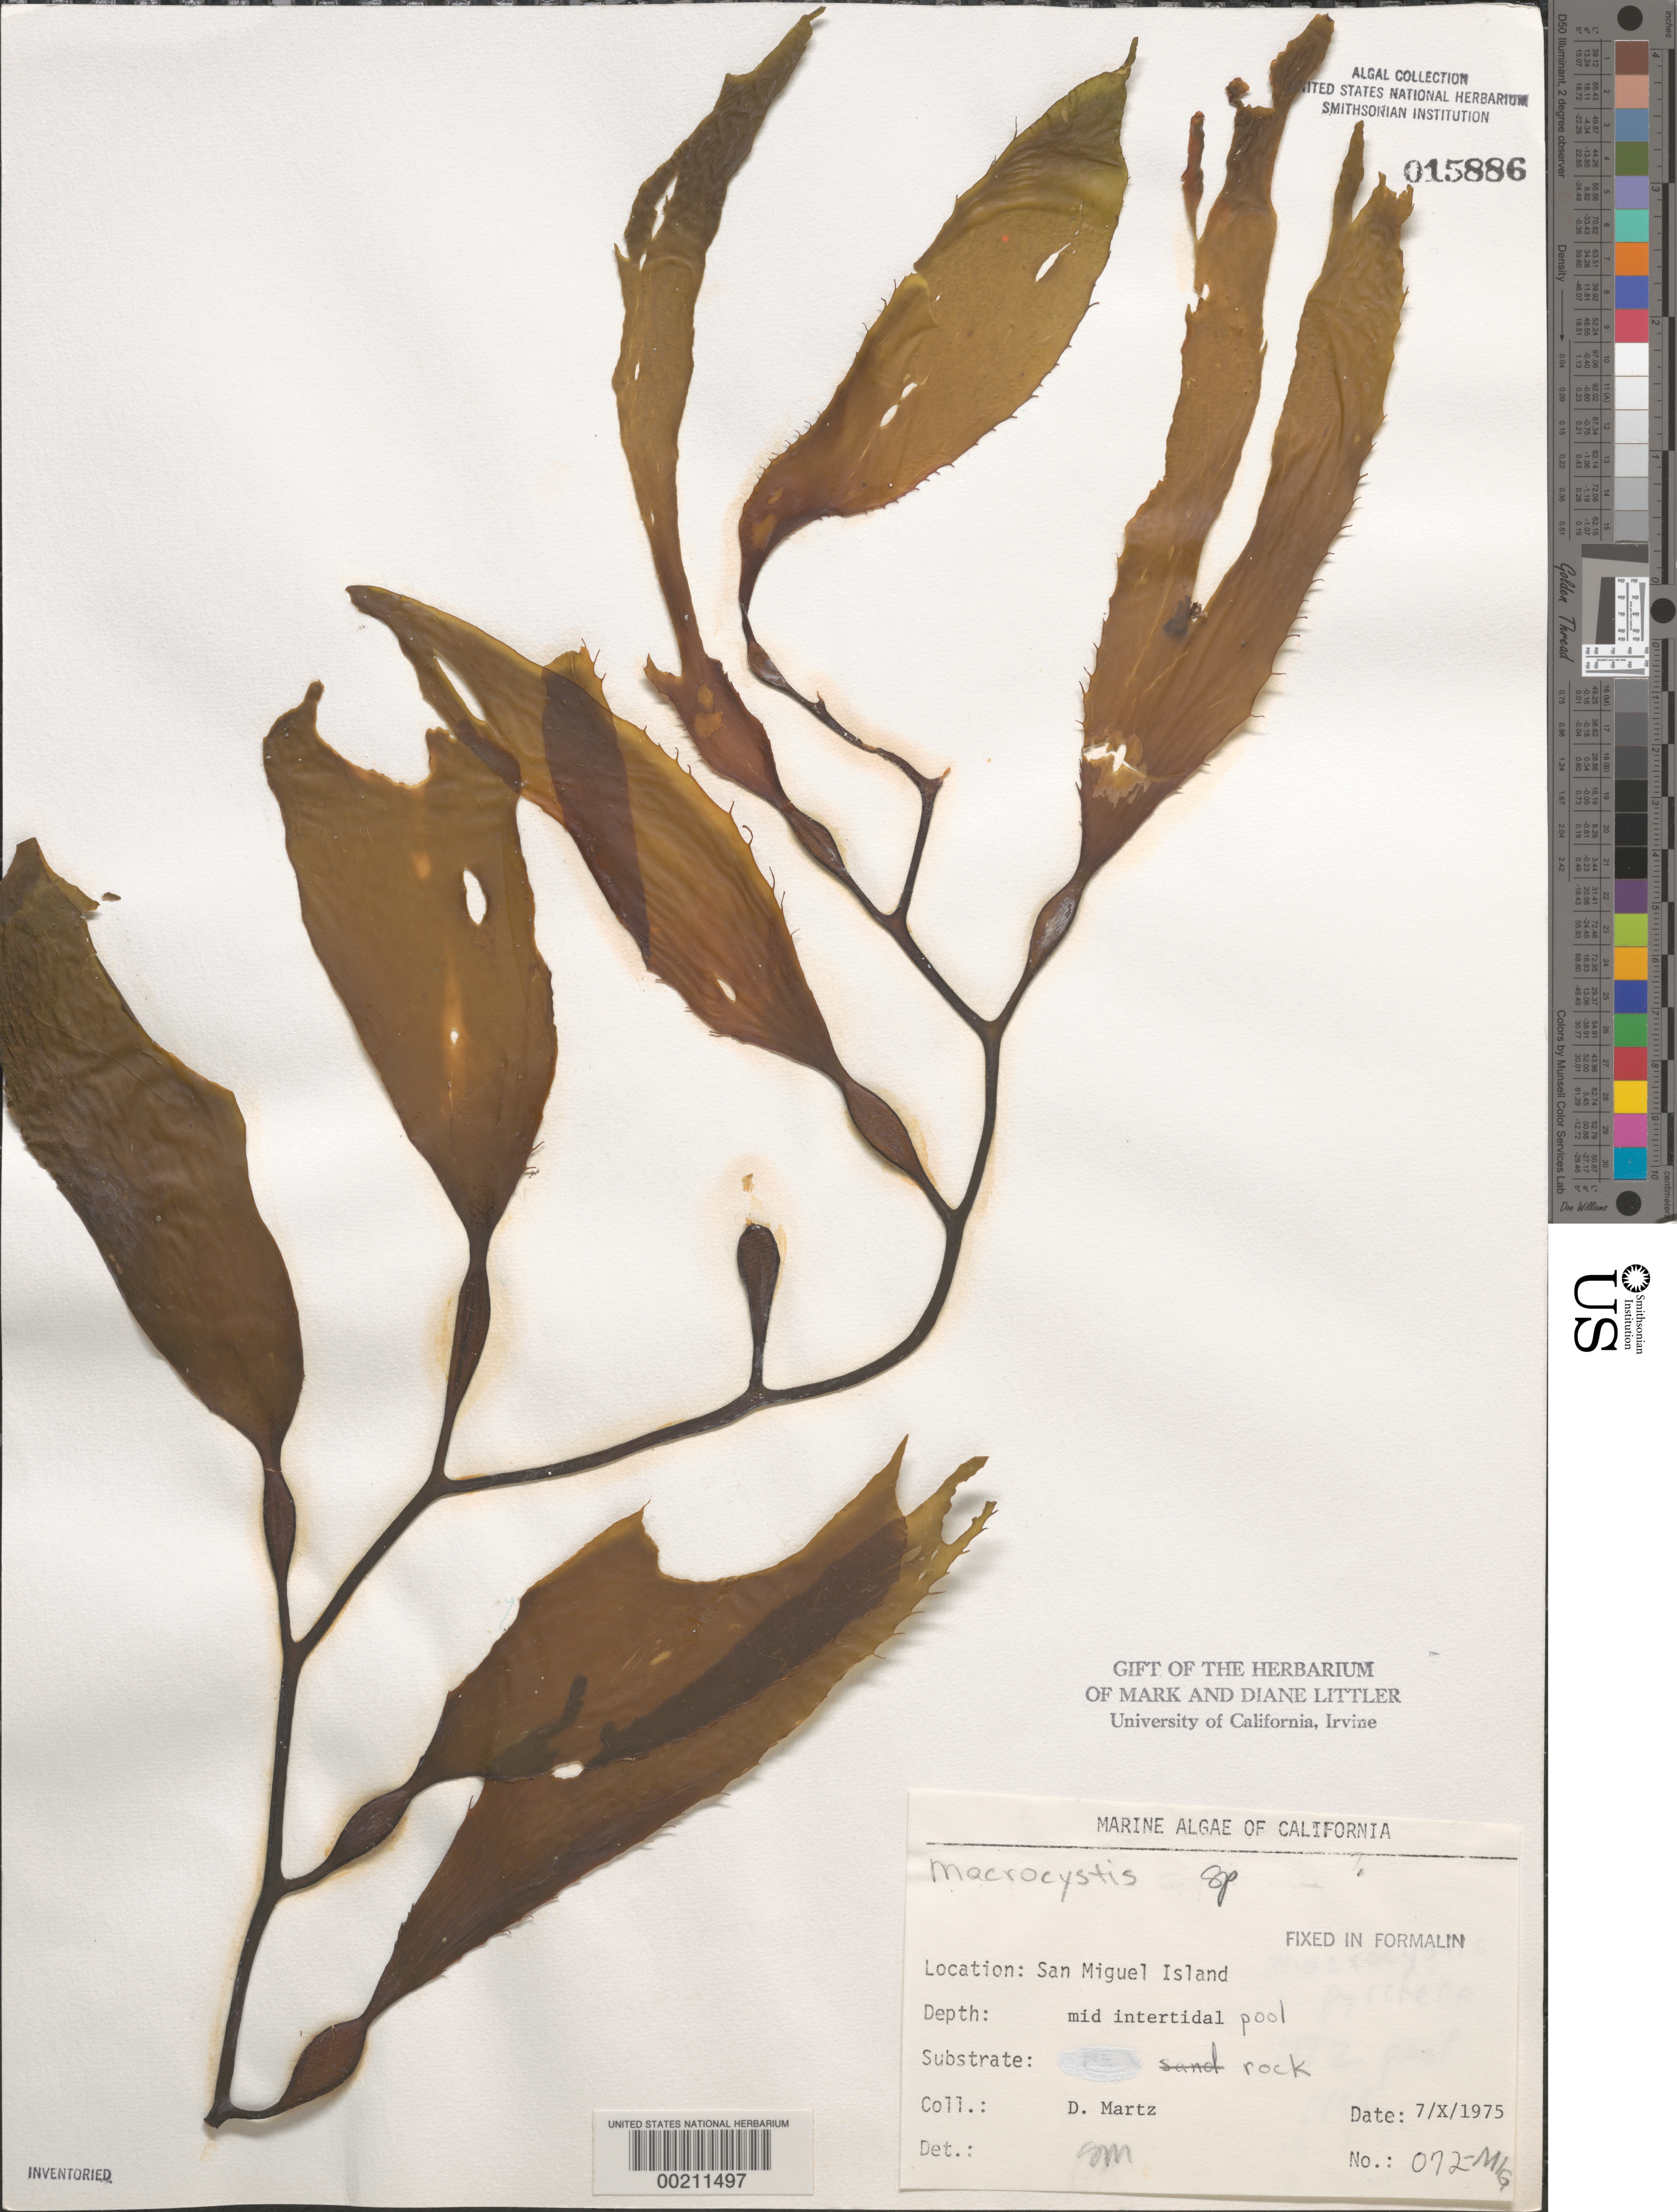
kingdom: Chromista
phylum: Ochrophyta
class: Phaeophyceae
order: Laminariales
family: Laminariaceae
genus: Macrocystis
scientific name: Macrocystis sp.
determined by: Murray, S. N.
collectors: D. Martz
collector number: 072-mig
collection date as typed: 07 Oct 1975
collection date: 1975-10-07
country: United States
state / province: California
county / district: Santa Barbara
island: San Miguel Island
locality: Cuyler Harbor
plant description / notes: BLM-SOCALBIGHT Rocky Intertidal Survey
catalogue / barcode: US 15886